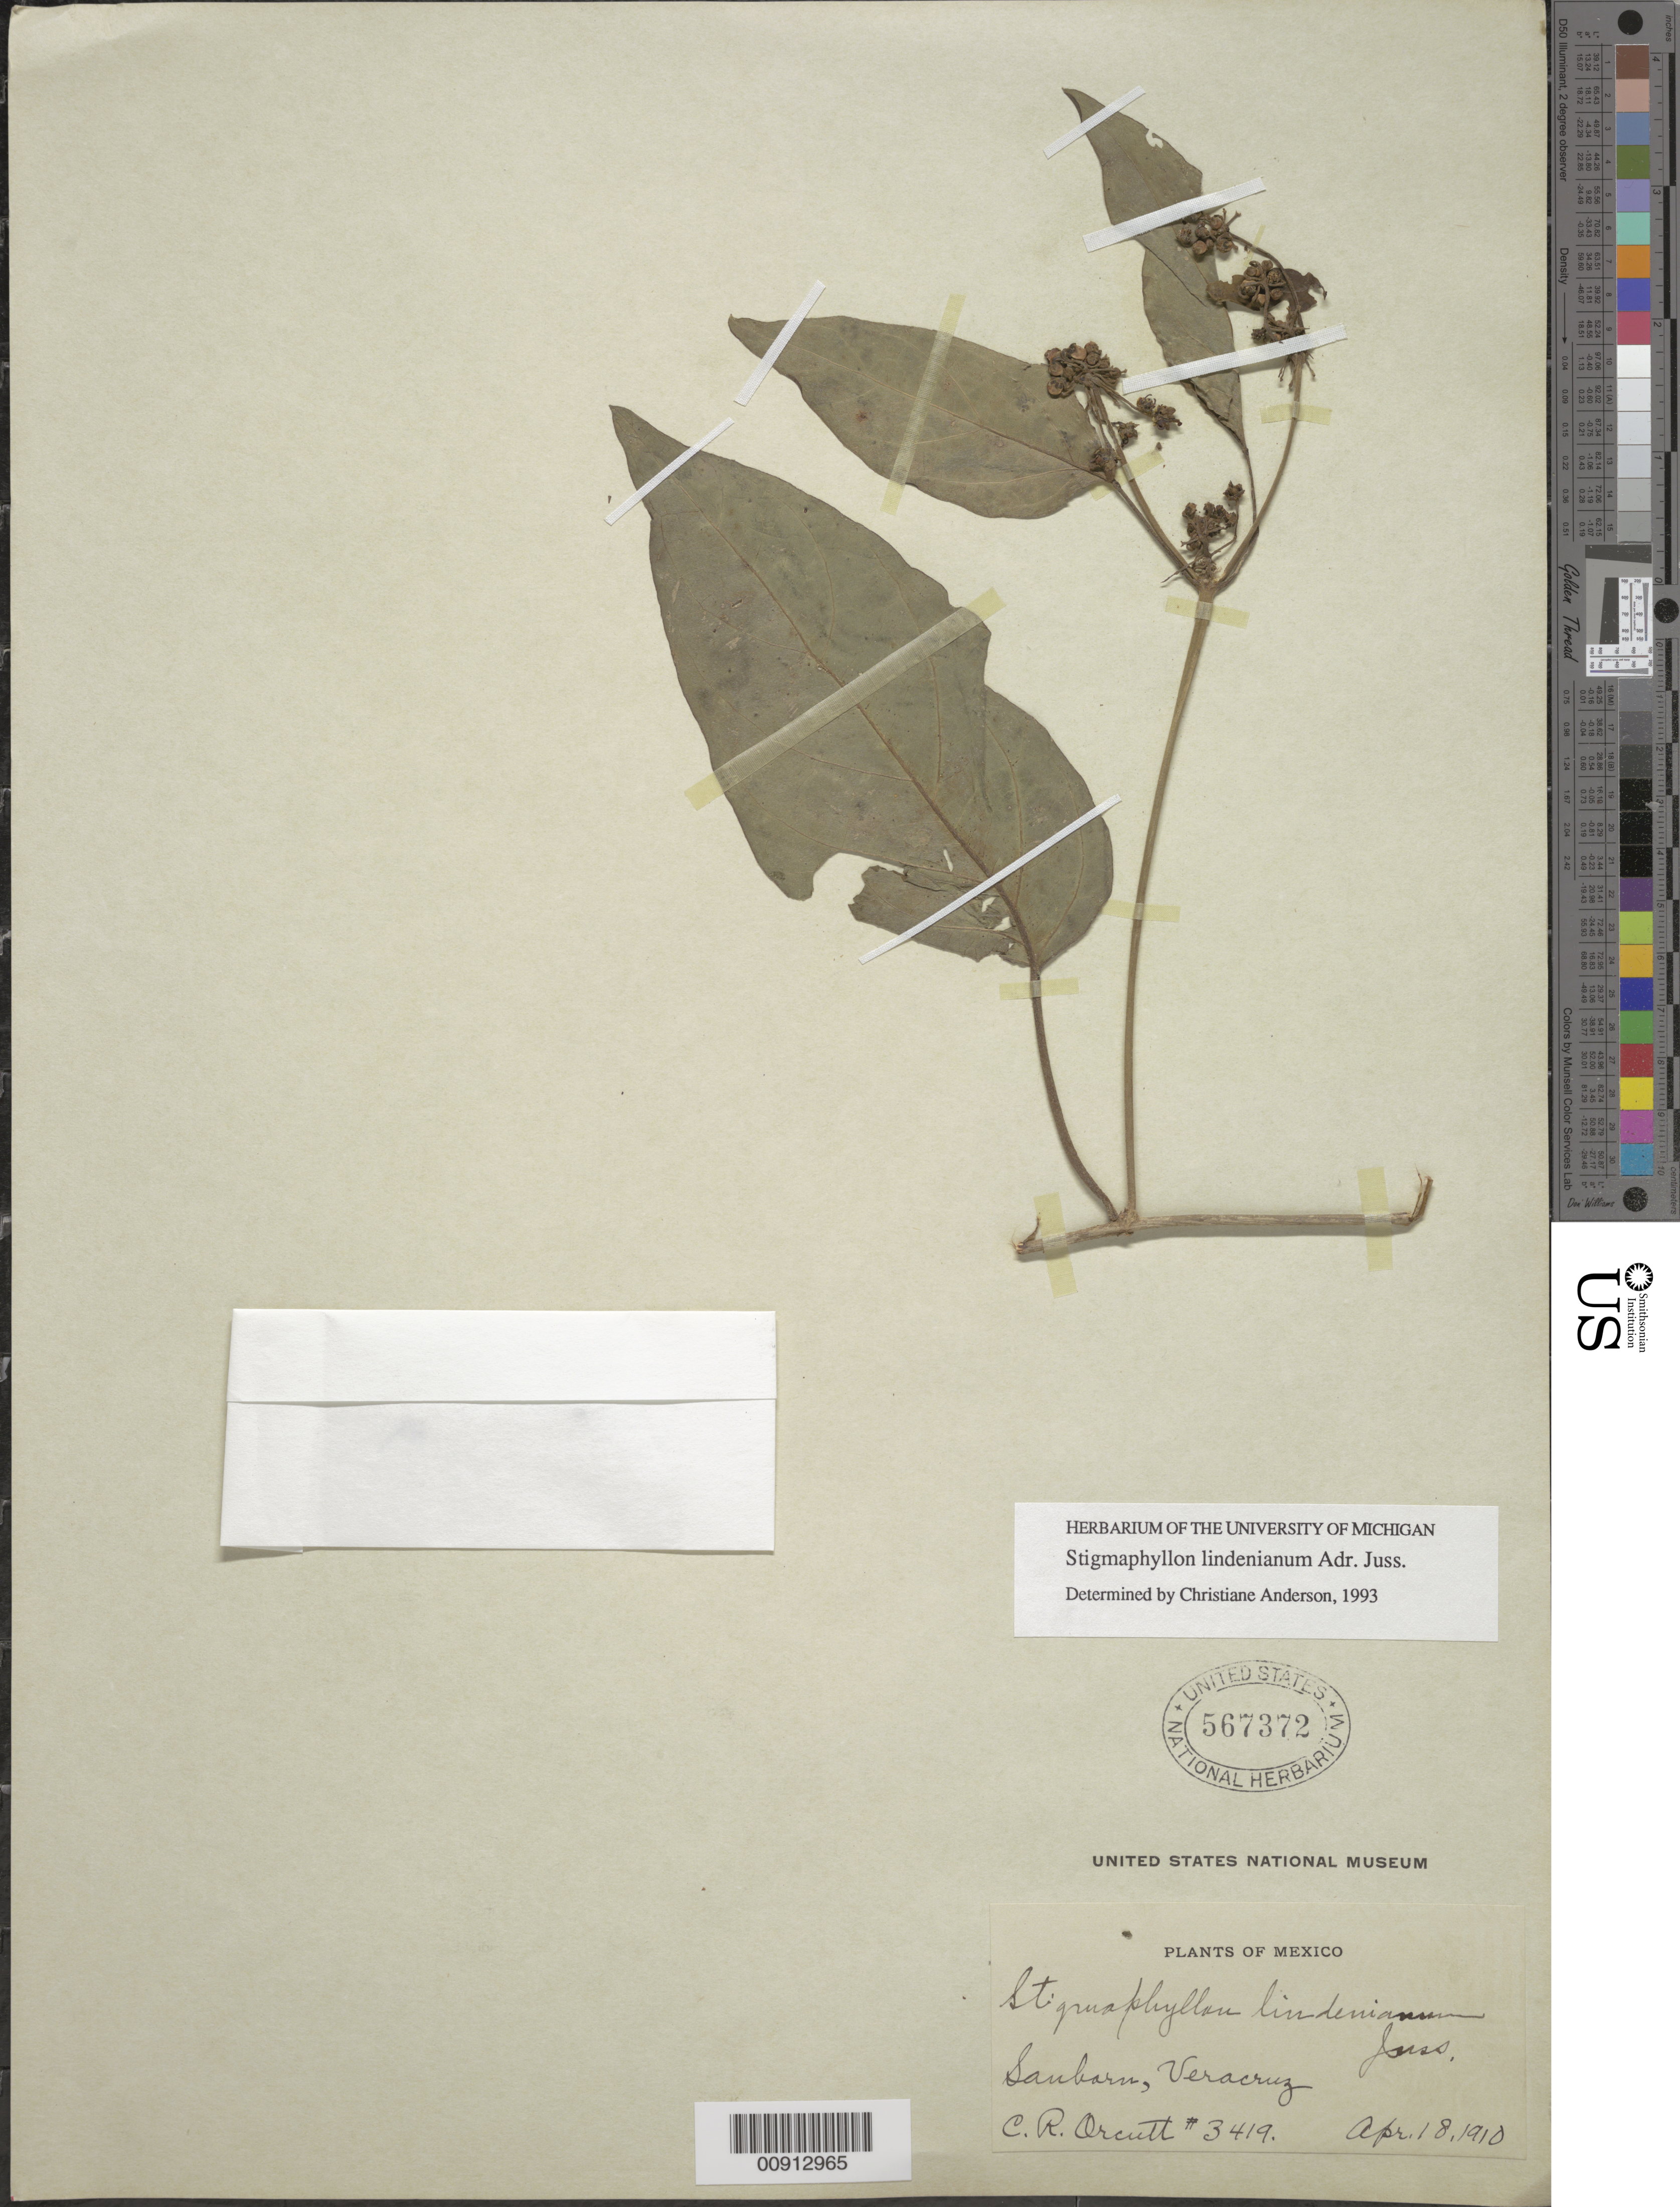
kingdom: Plantae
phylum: Tracheophyta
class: Magnoliopsida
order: Malpighiales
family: Malpighiaceae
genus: Stigmaphyllon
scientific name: Stigmaphyllon lindenianum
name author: A. Juss.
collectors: C. R. Orcutt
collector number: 3419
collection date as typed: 18 Apr 1910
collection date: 1910-04-18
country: Mexico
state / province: Veracruz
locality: Sanborn, Veracruz.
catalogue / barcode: US 567372